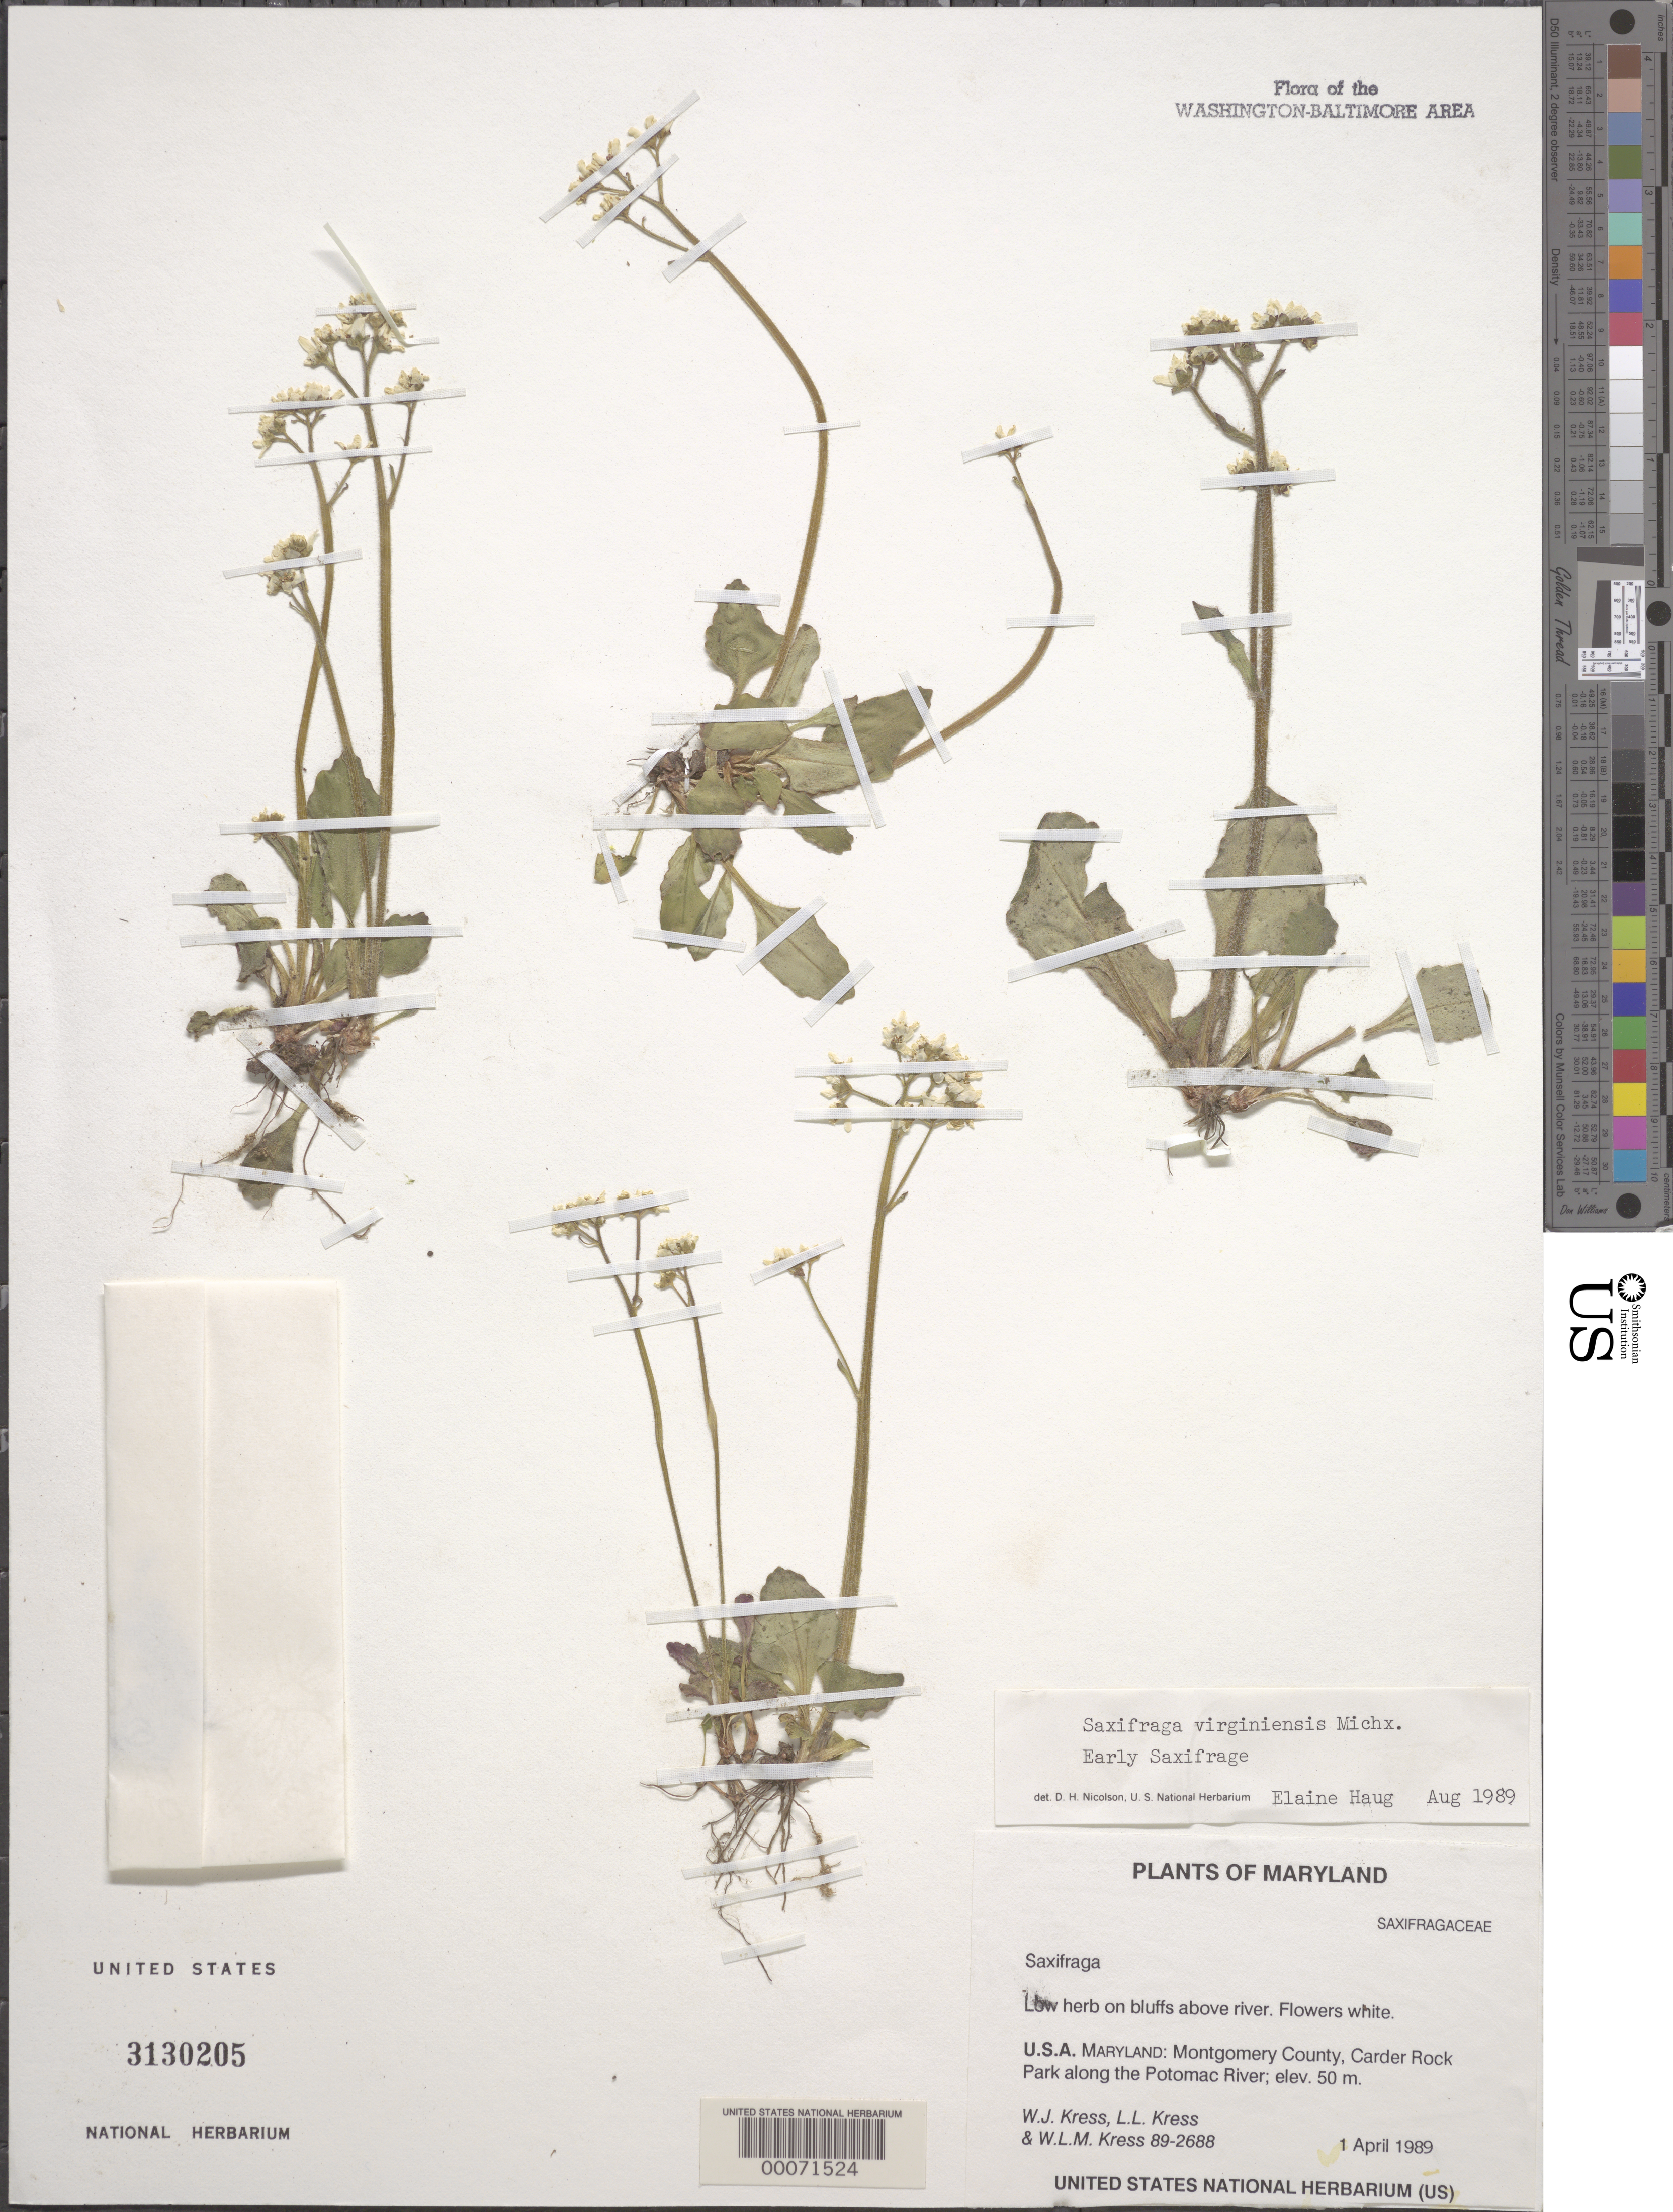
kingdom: Plantae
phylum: Tracheophyta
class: Magnoliopsida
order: Saxifragales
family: Saxifragaceae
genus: Micranthes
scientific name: Micranthes virginiensis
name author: (Michx.) Small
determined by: Strong, Mark T., (BOT), Smithsonian Institution - National Museum of Natural History (UNITED STATES)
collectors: W. J. Kress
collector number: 89-2688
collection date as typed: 01 Apr 1989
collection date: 1989-04-01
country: United States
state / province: Maryland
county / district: Montgomery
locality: Carder Rock Park along the Potomac River C. & O. Canal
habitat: On bluffs above river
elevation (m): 50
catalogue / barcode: US 3130205